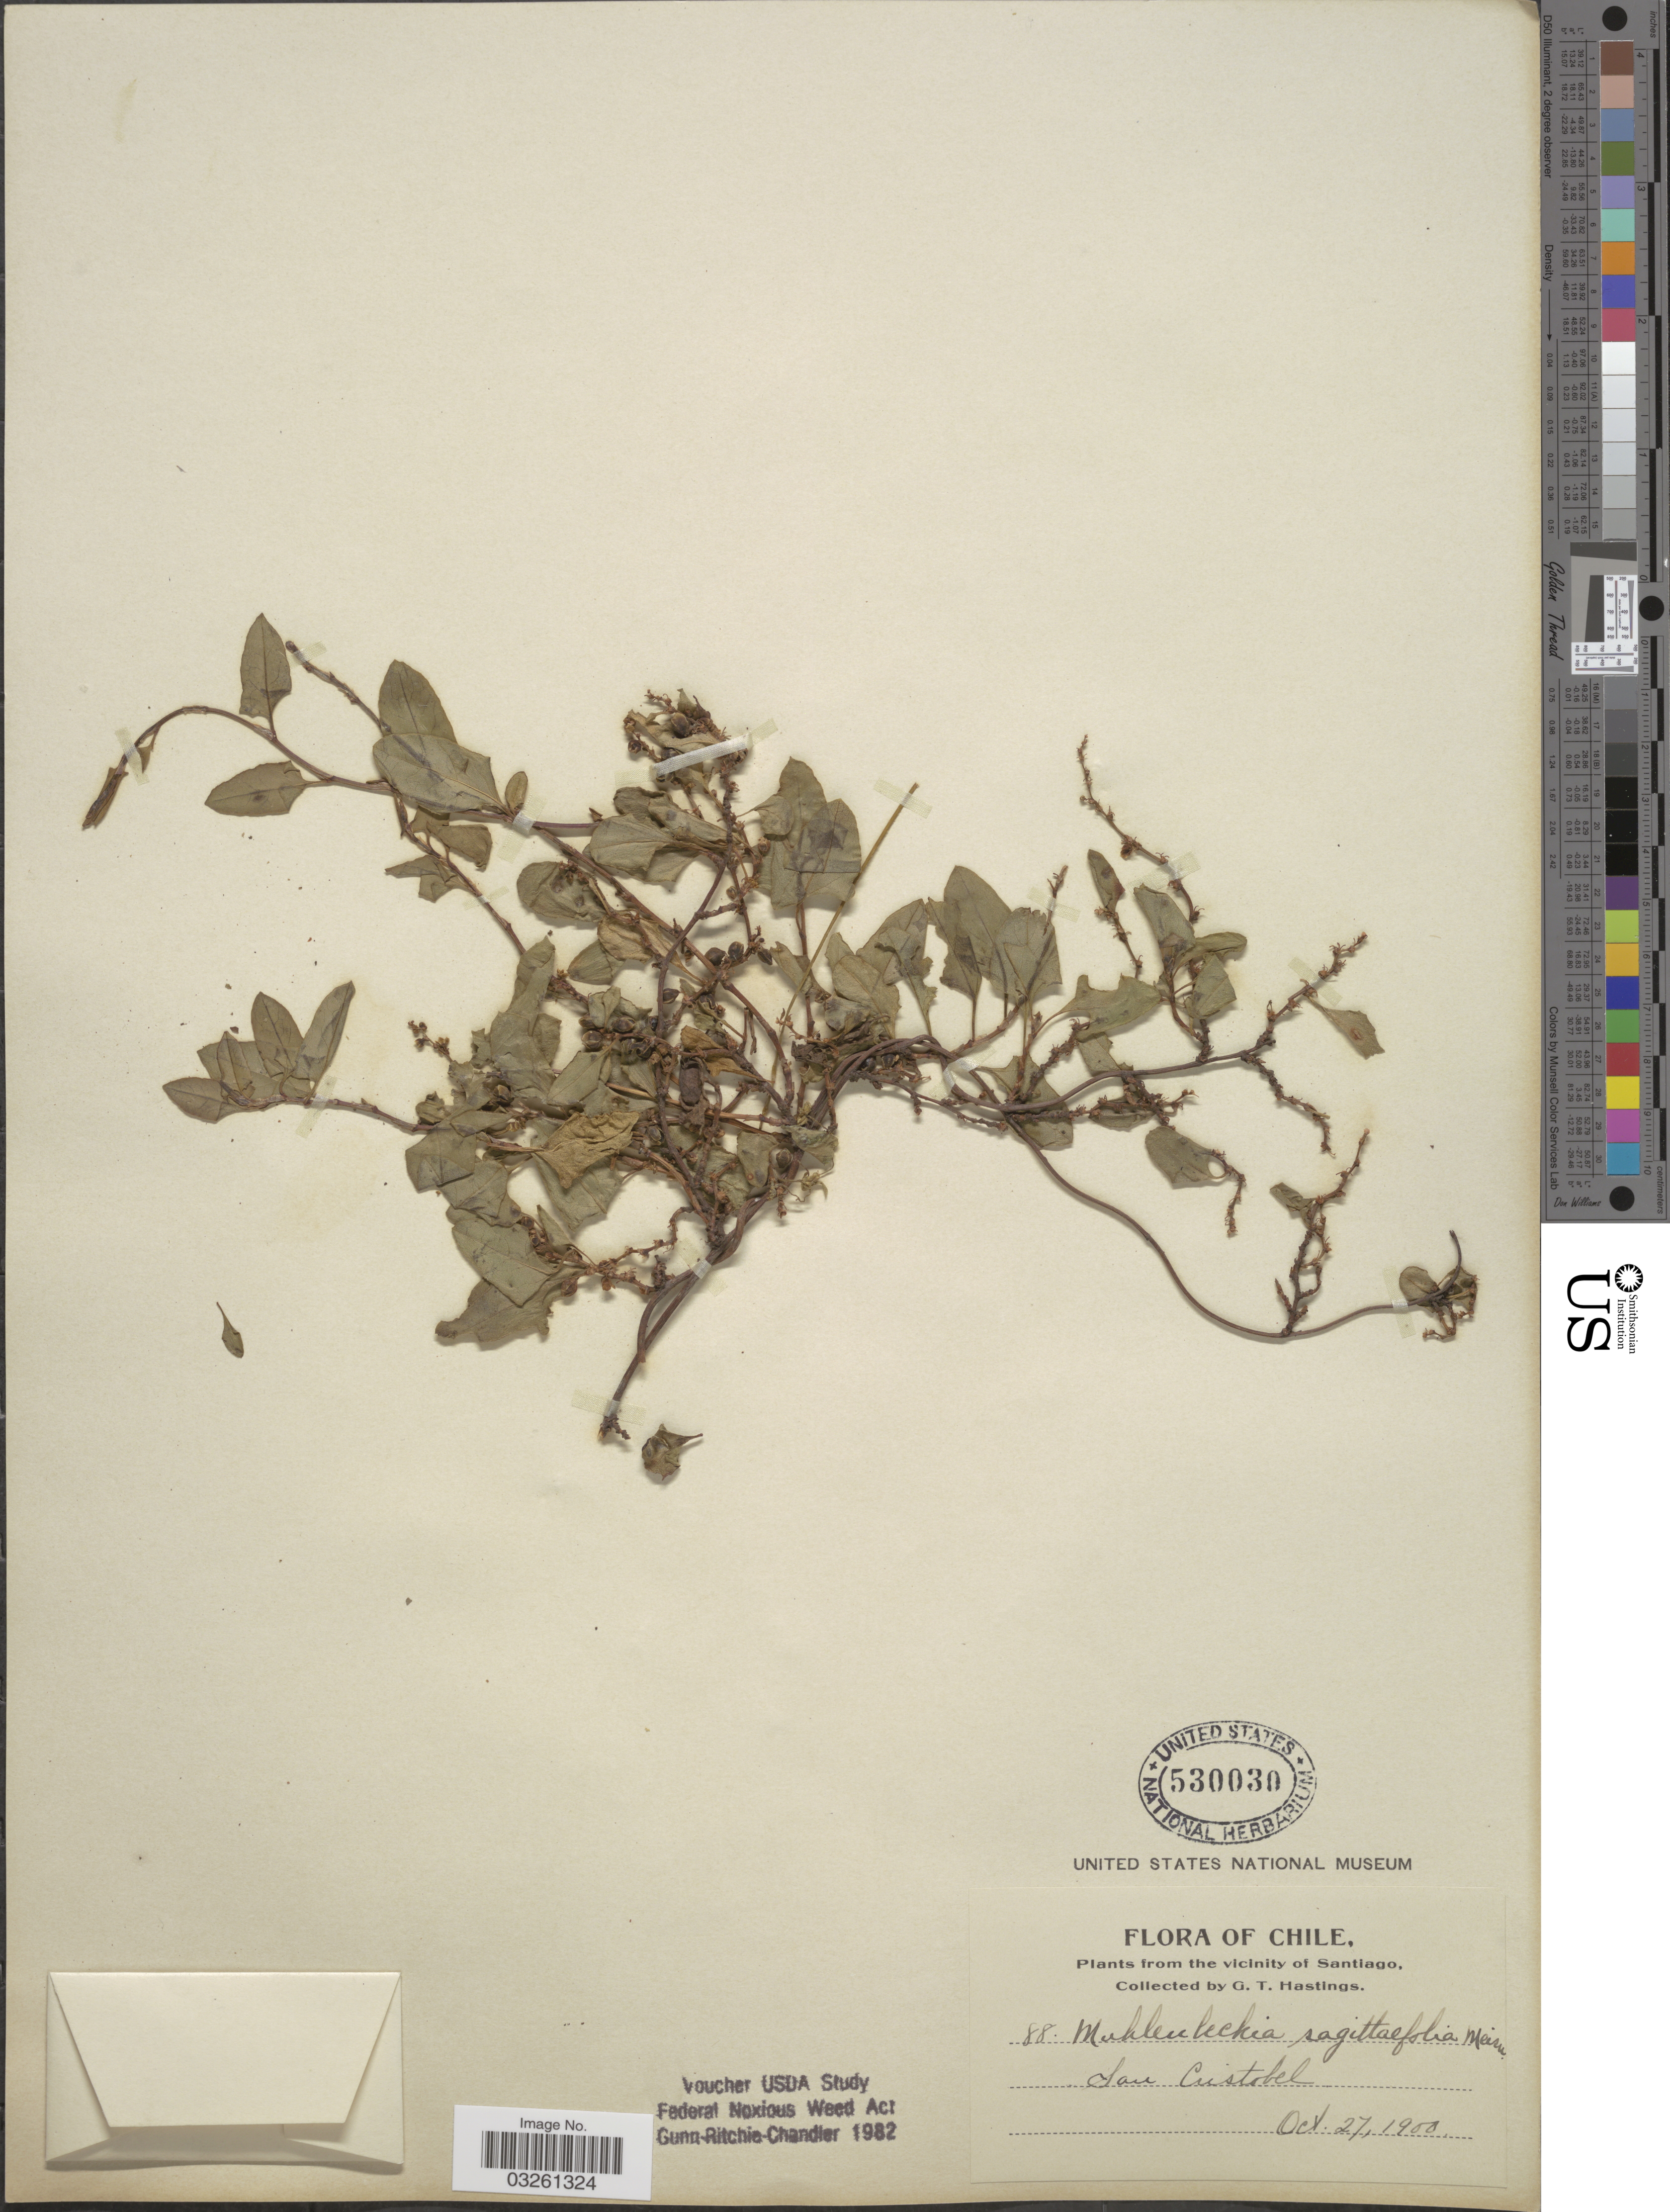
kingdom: Plantae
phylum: Tracheophyta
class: Magnoliopsida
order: Caryophyllales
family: Polygonaceae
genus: Muehlenbeckia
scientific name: Muehlenbeckia hastulata var. hastulata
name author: (Sm.) I.M. Johnst.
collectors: G. Hastings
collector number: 88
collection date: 1900-10-27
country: Chile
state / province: Región Metropolitana (RM)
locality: Vicinity of Santiago. San Cristobel.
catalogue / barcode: US 530030